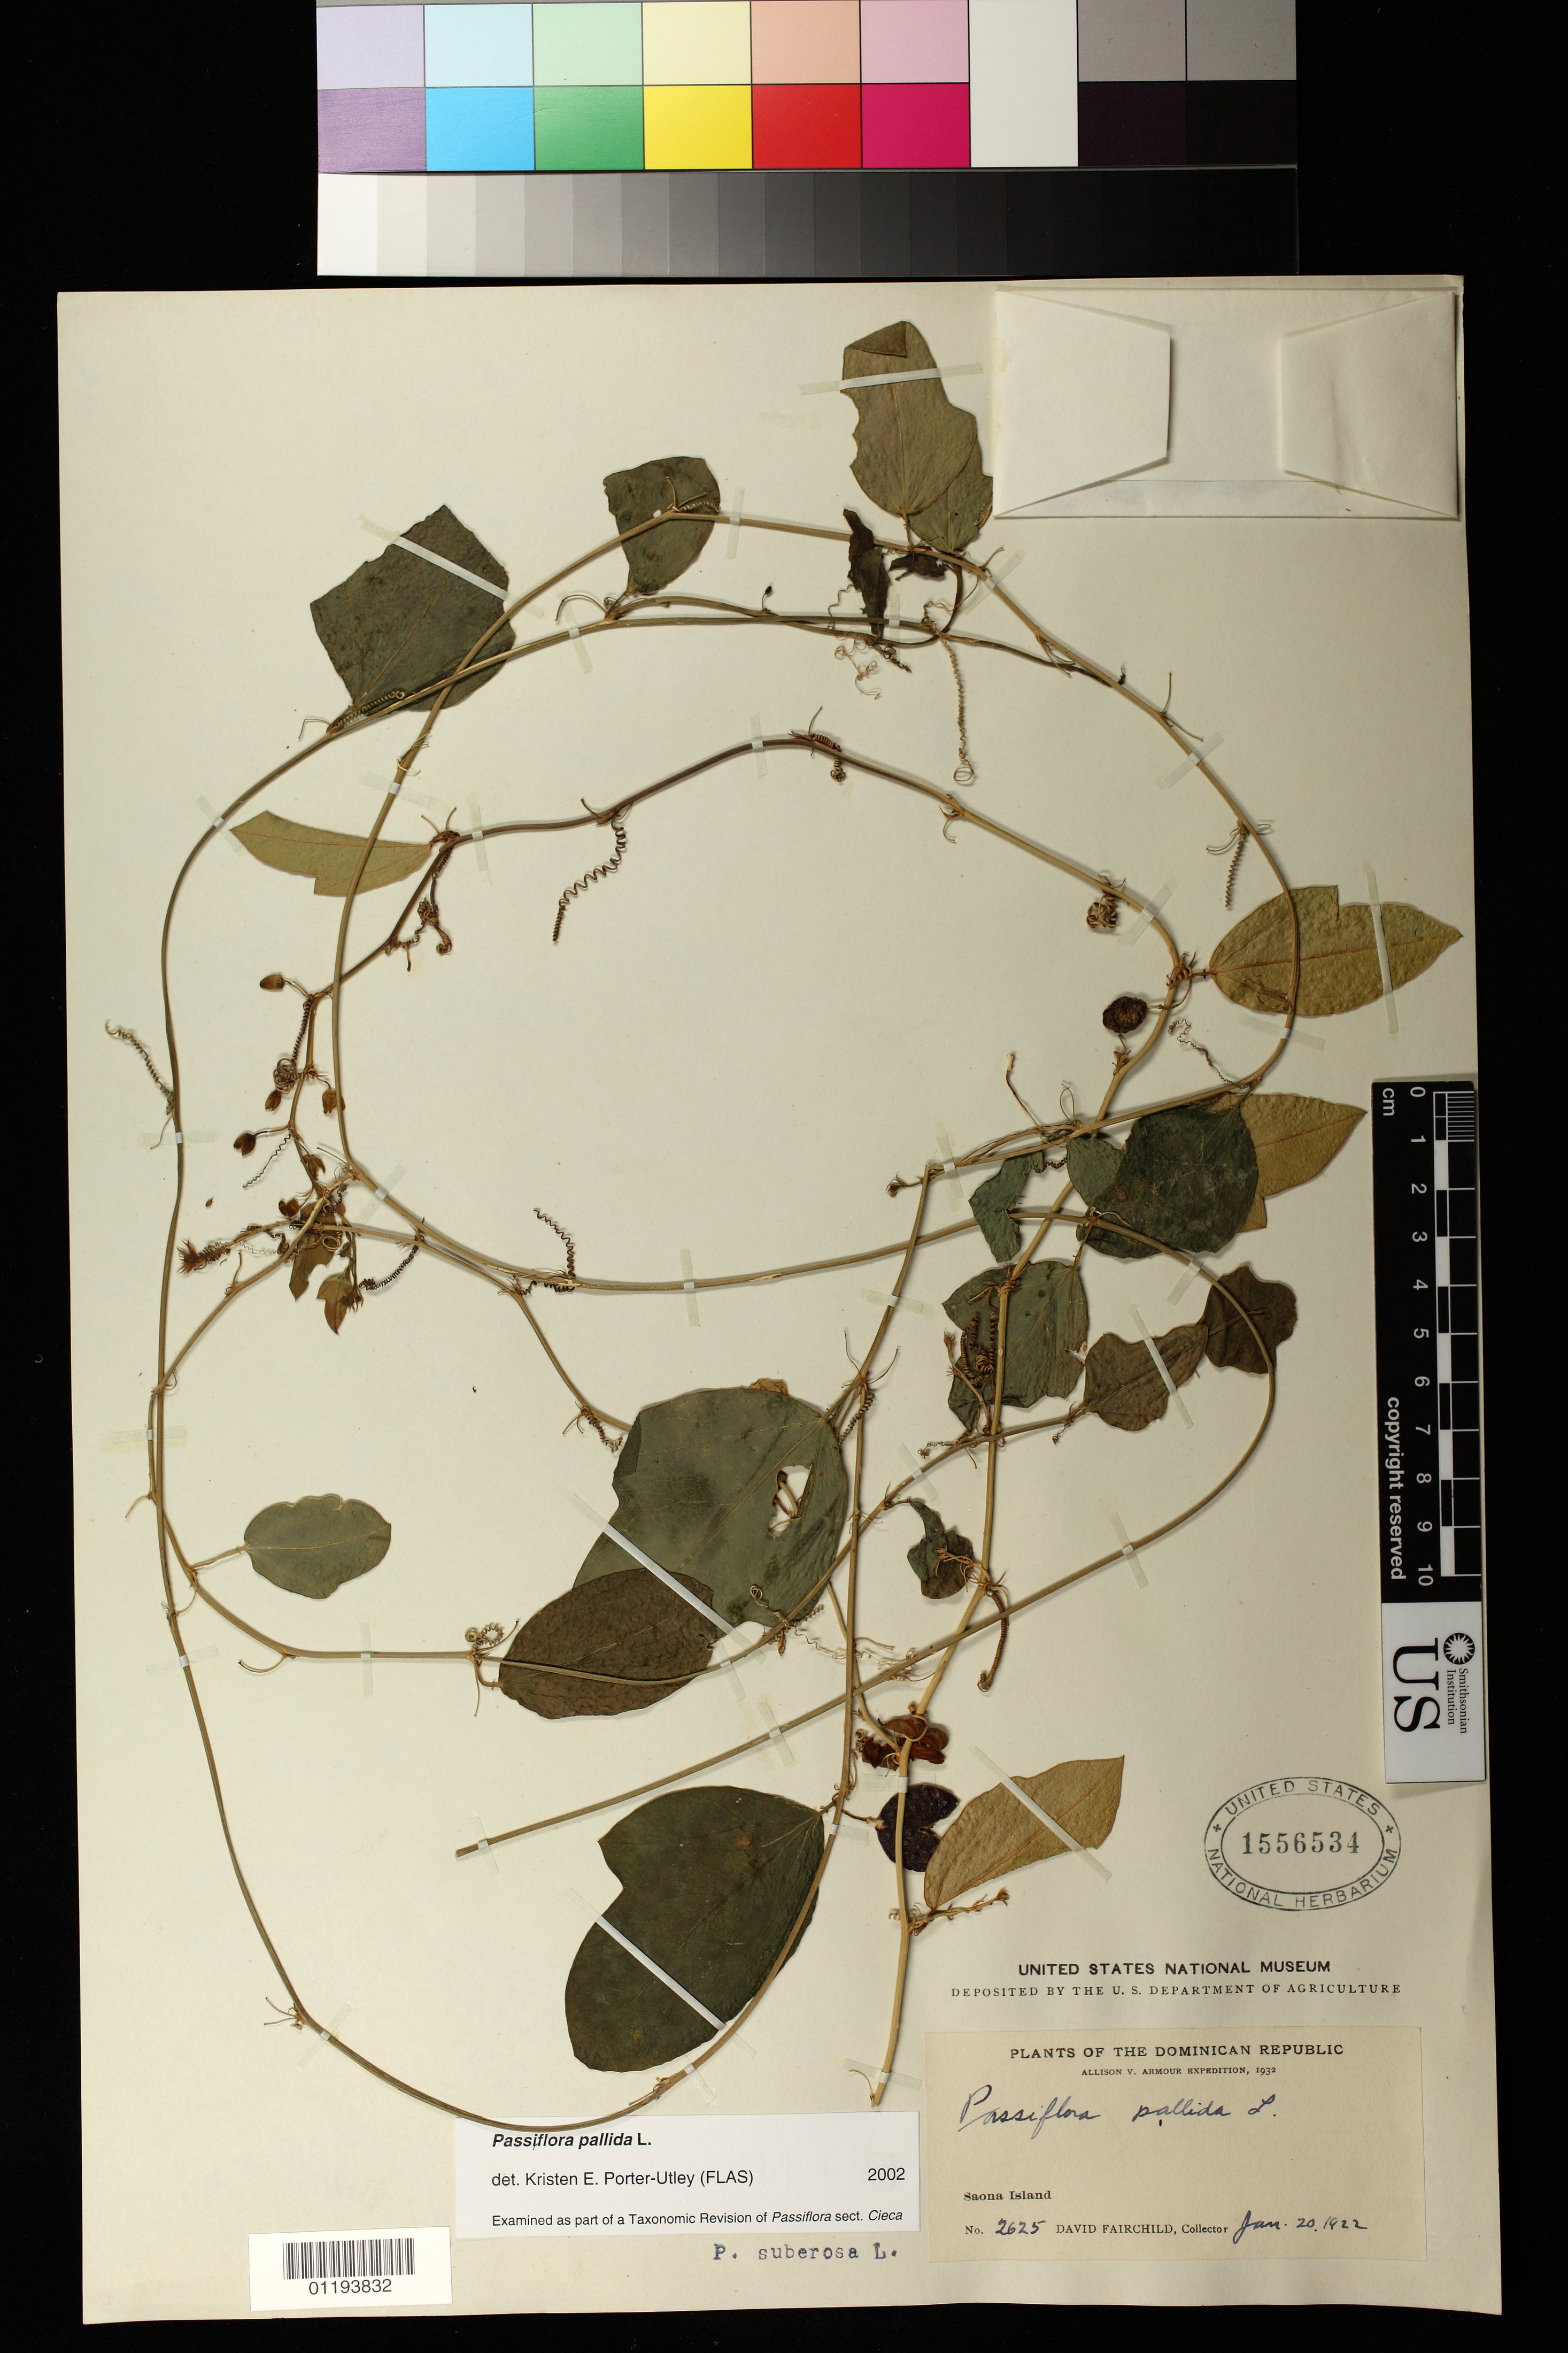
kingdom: Plantae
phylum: Tracheophyta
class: Magnoliopsida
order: Malpighiales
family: Passifloraceae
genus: Passiflora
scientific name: Passiflora pallida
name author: L.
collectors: D. Fairchild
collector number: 2625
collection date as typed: Jan 20 1932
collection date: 1932-01-20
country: Dominican Republic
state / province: La Romana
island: Hispaniola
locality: Saona Island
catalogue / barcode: US 1556534